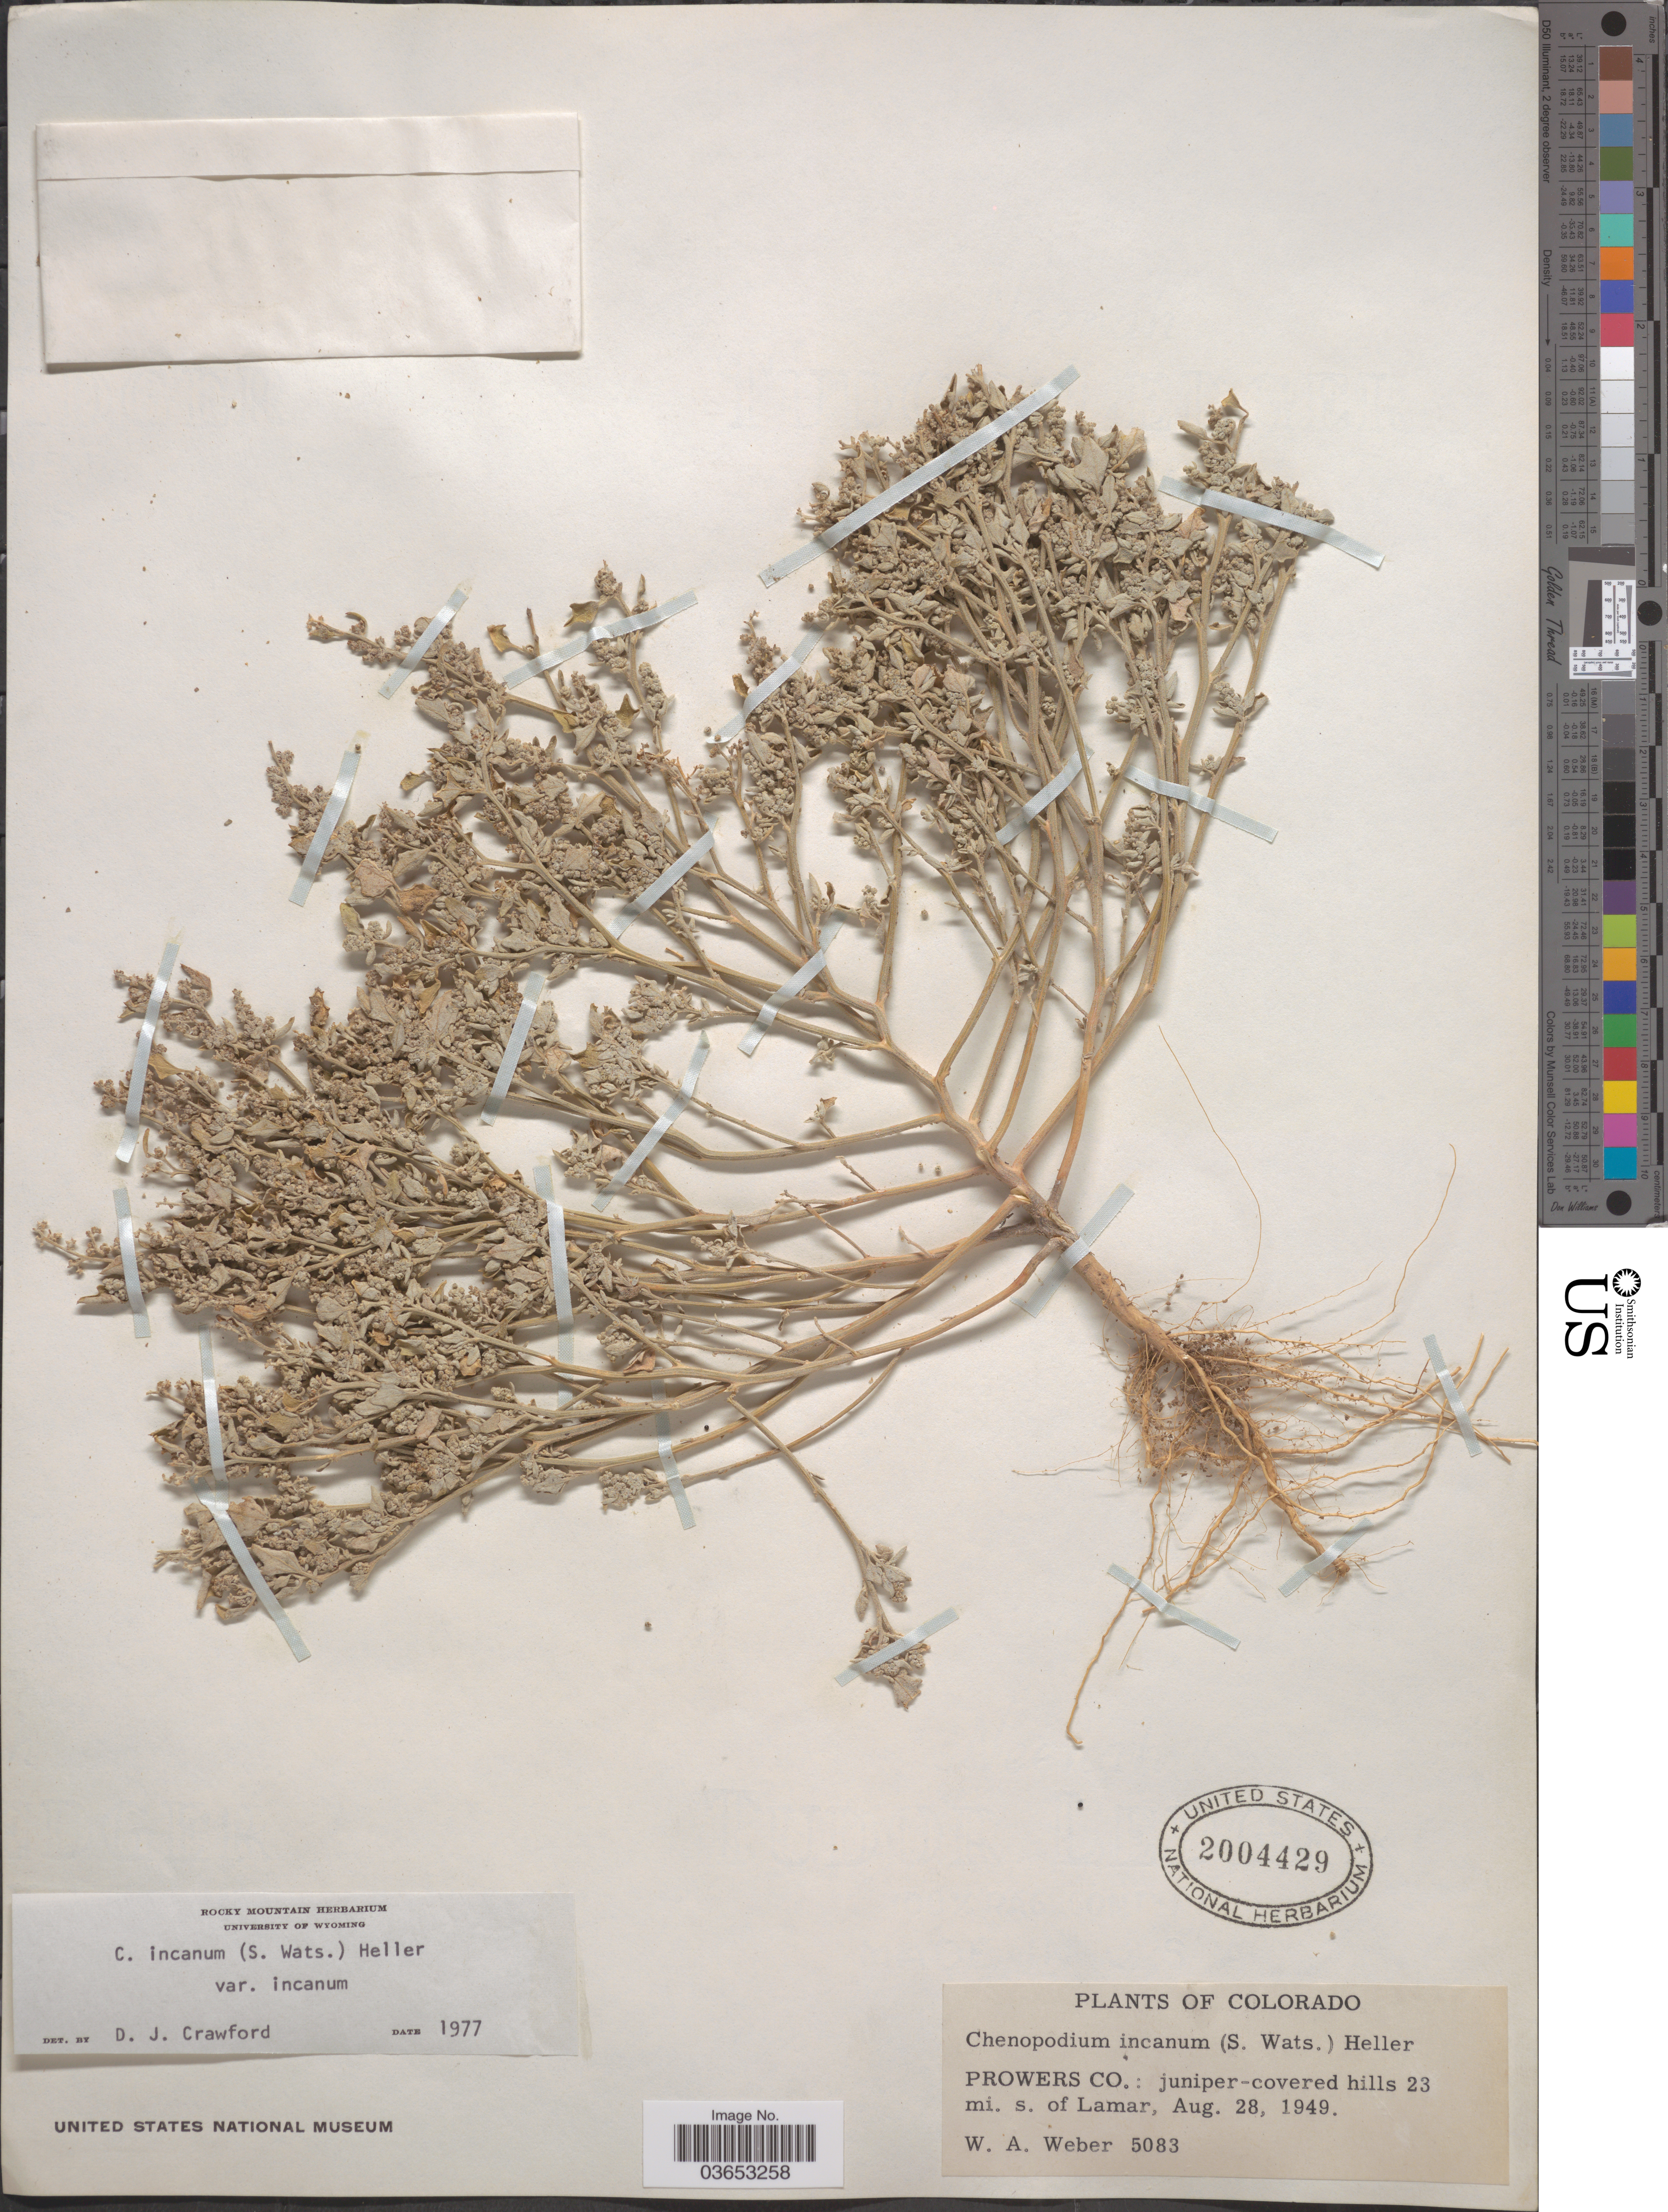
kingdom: Plantae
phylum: Tracheophyta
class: Magnoliopsida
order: Caryophyllales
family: Amaranthaceae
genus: Chenopodium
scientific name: Chenopodium incanum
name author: (S. Watson) A. Heller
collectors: W. A. Weber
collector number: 5083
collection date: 1949-08-28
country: United States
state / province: Colorado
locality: Prowers Co.: 23 mi. s. of Lamar.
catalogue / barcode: US 2004429